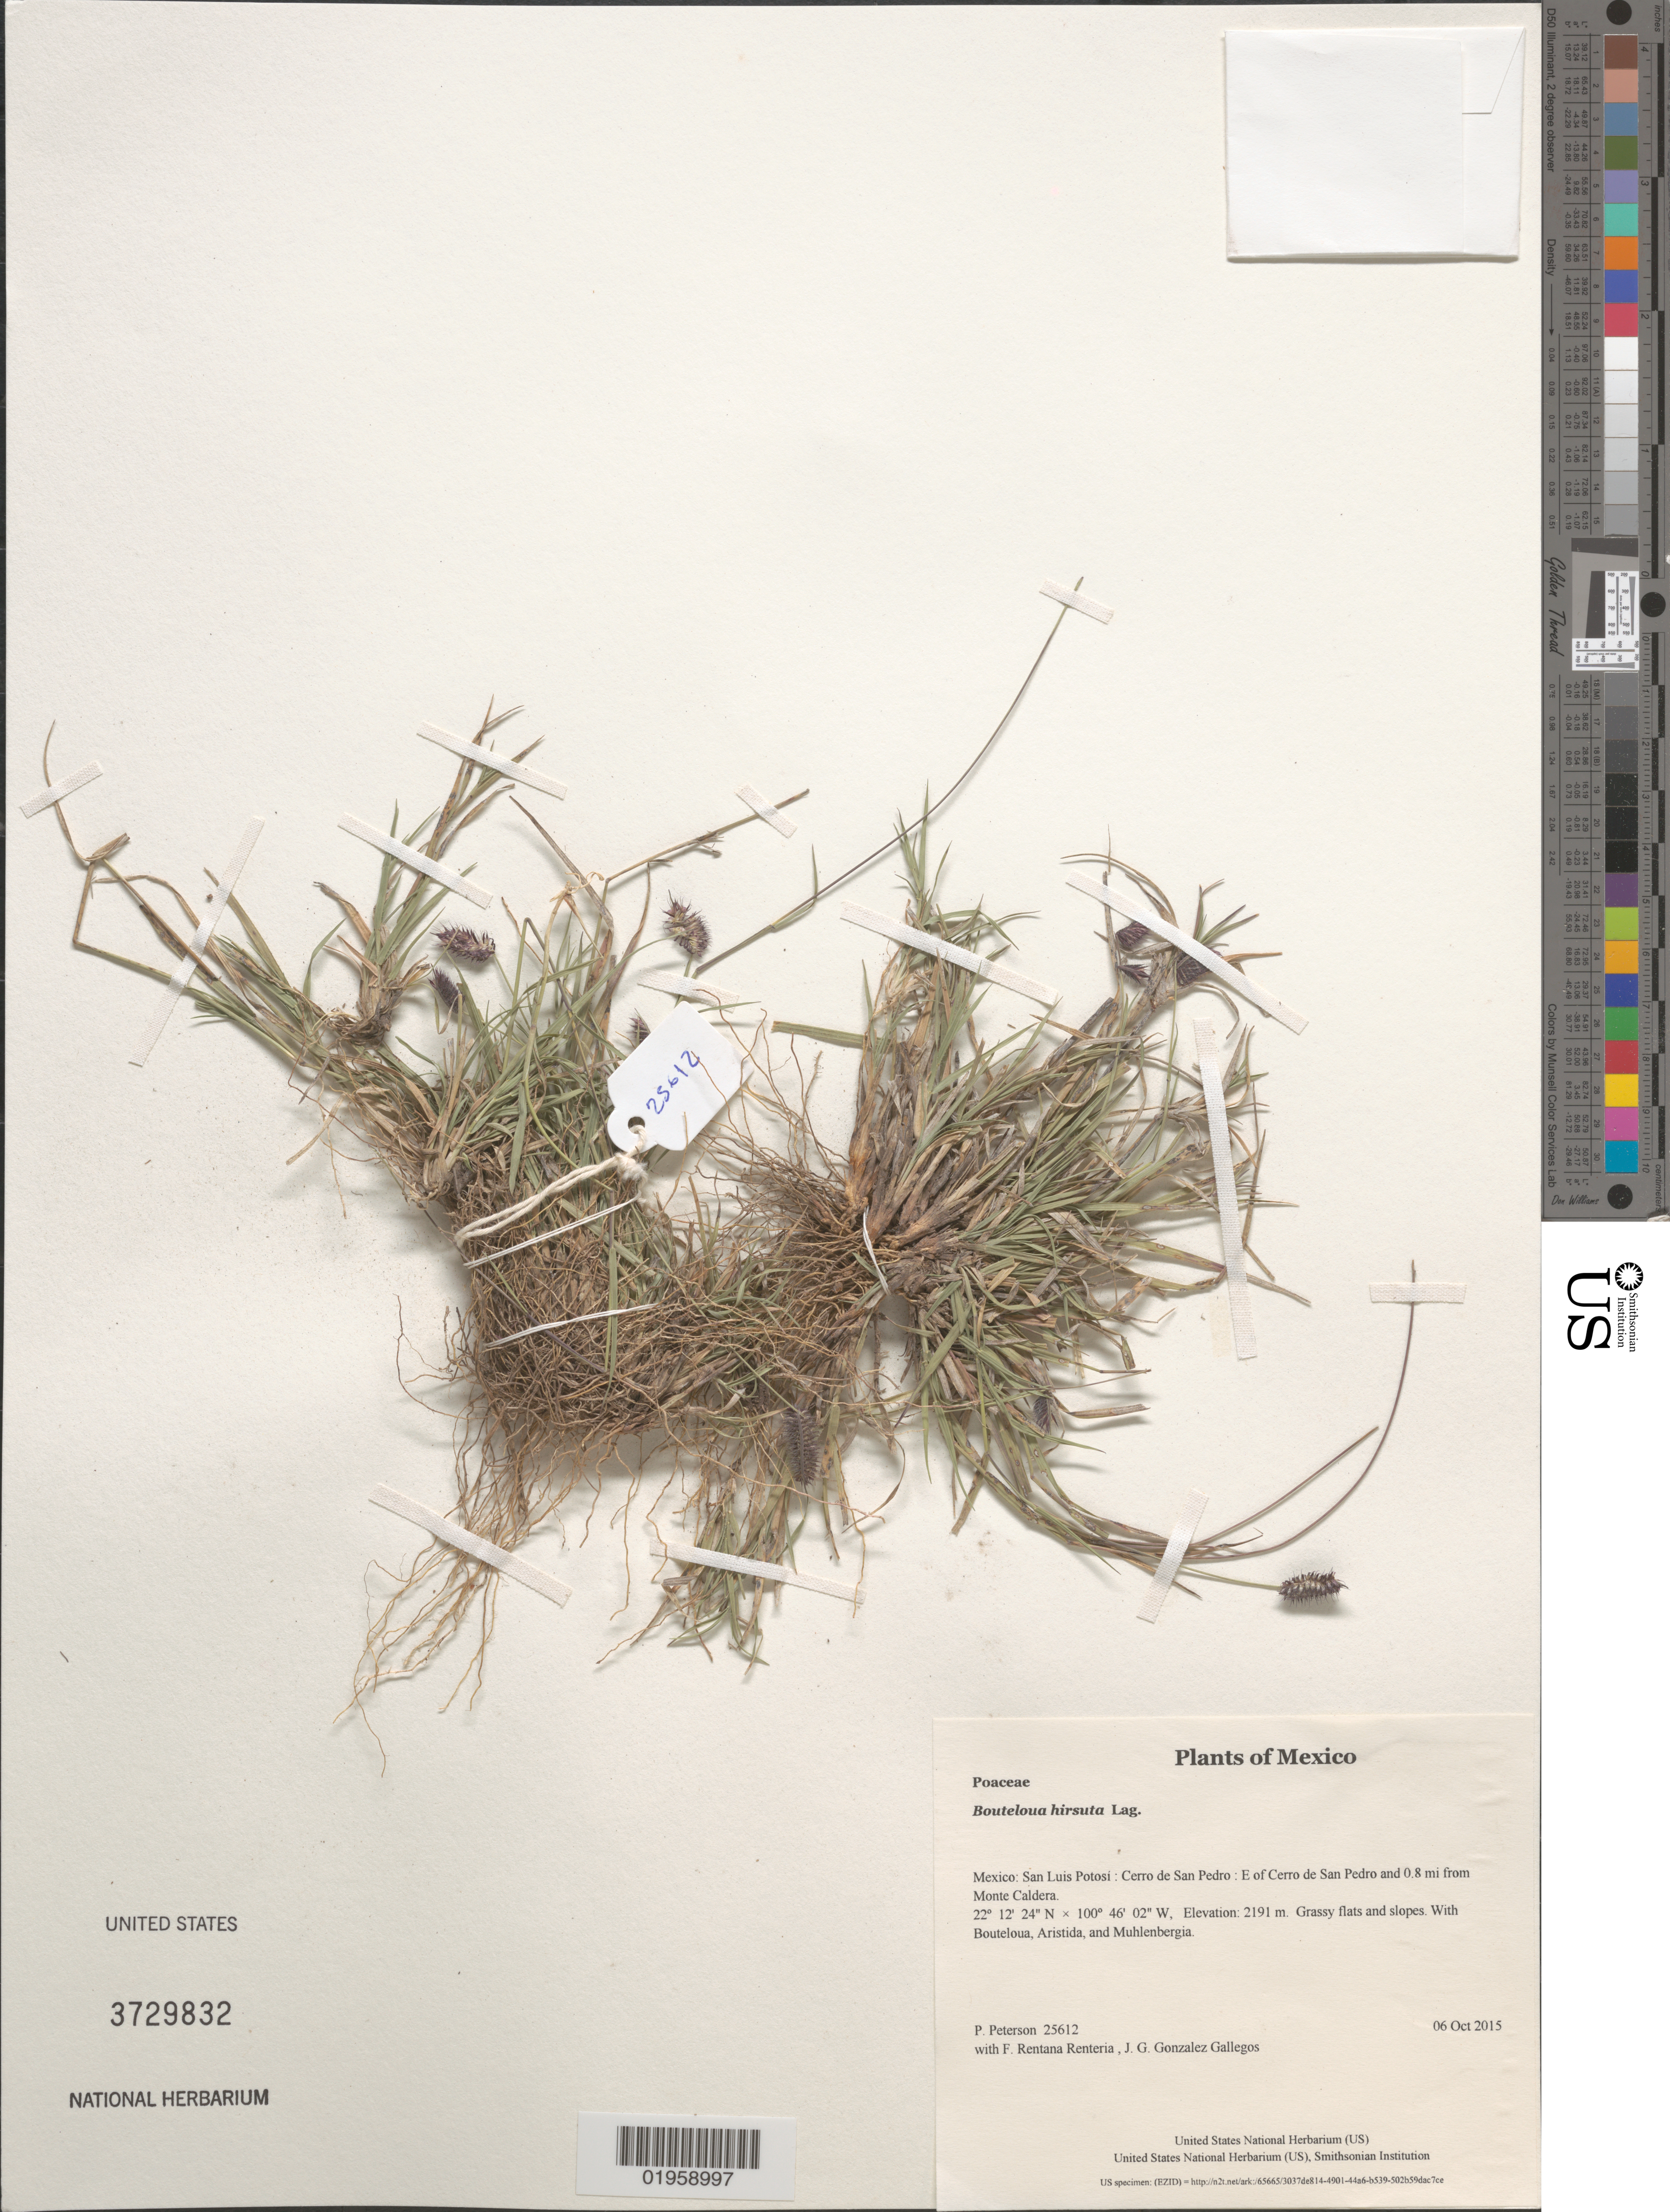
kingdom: Plantae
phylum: Tracheophyta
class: Liliopsida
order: Poales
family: Poaceae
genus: Bouteloua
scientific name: Bouteloua hirsuta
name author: Lag.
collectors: P. M. Peterson, F. Rentana Renteria & J. G. Gonzalez Gallegos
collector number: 25612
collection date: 2015-10-06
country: Mexico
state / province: San Luis Potosí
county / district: Cerro de San Pedro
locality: E of Cerro de San Pedro and 0.8 mi from Monte Caldera.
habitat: Grassy flats and slopes.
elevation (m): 2191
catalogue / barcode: US 3729832